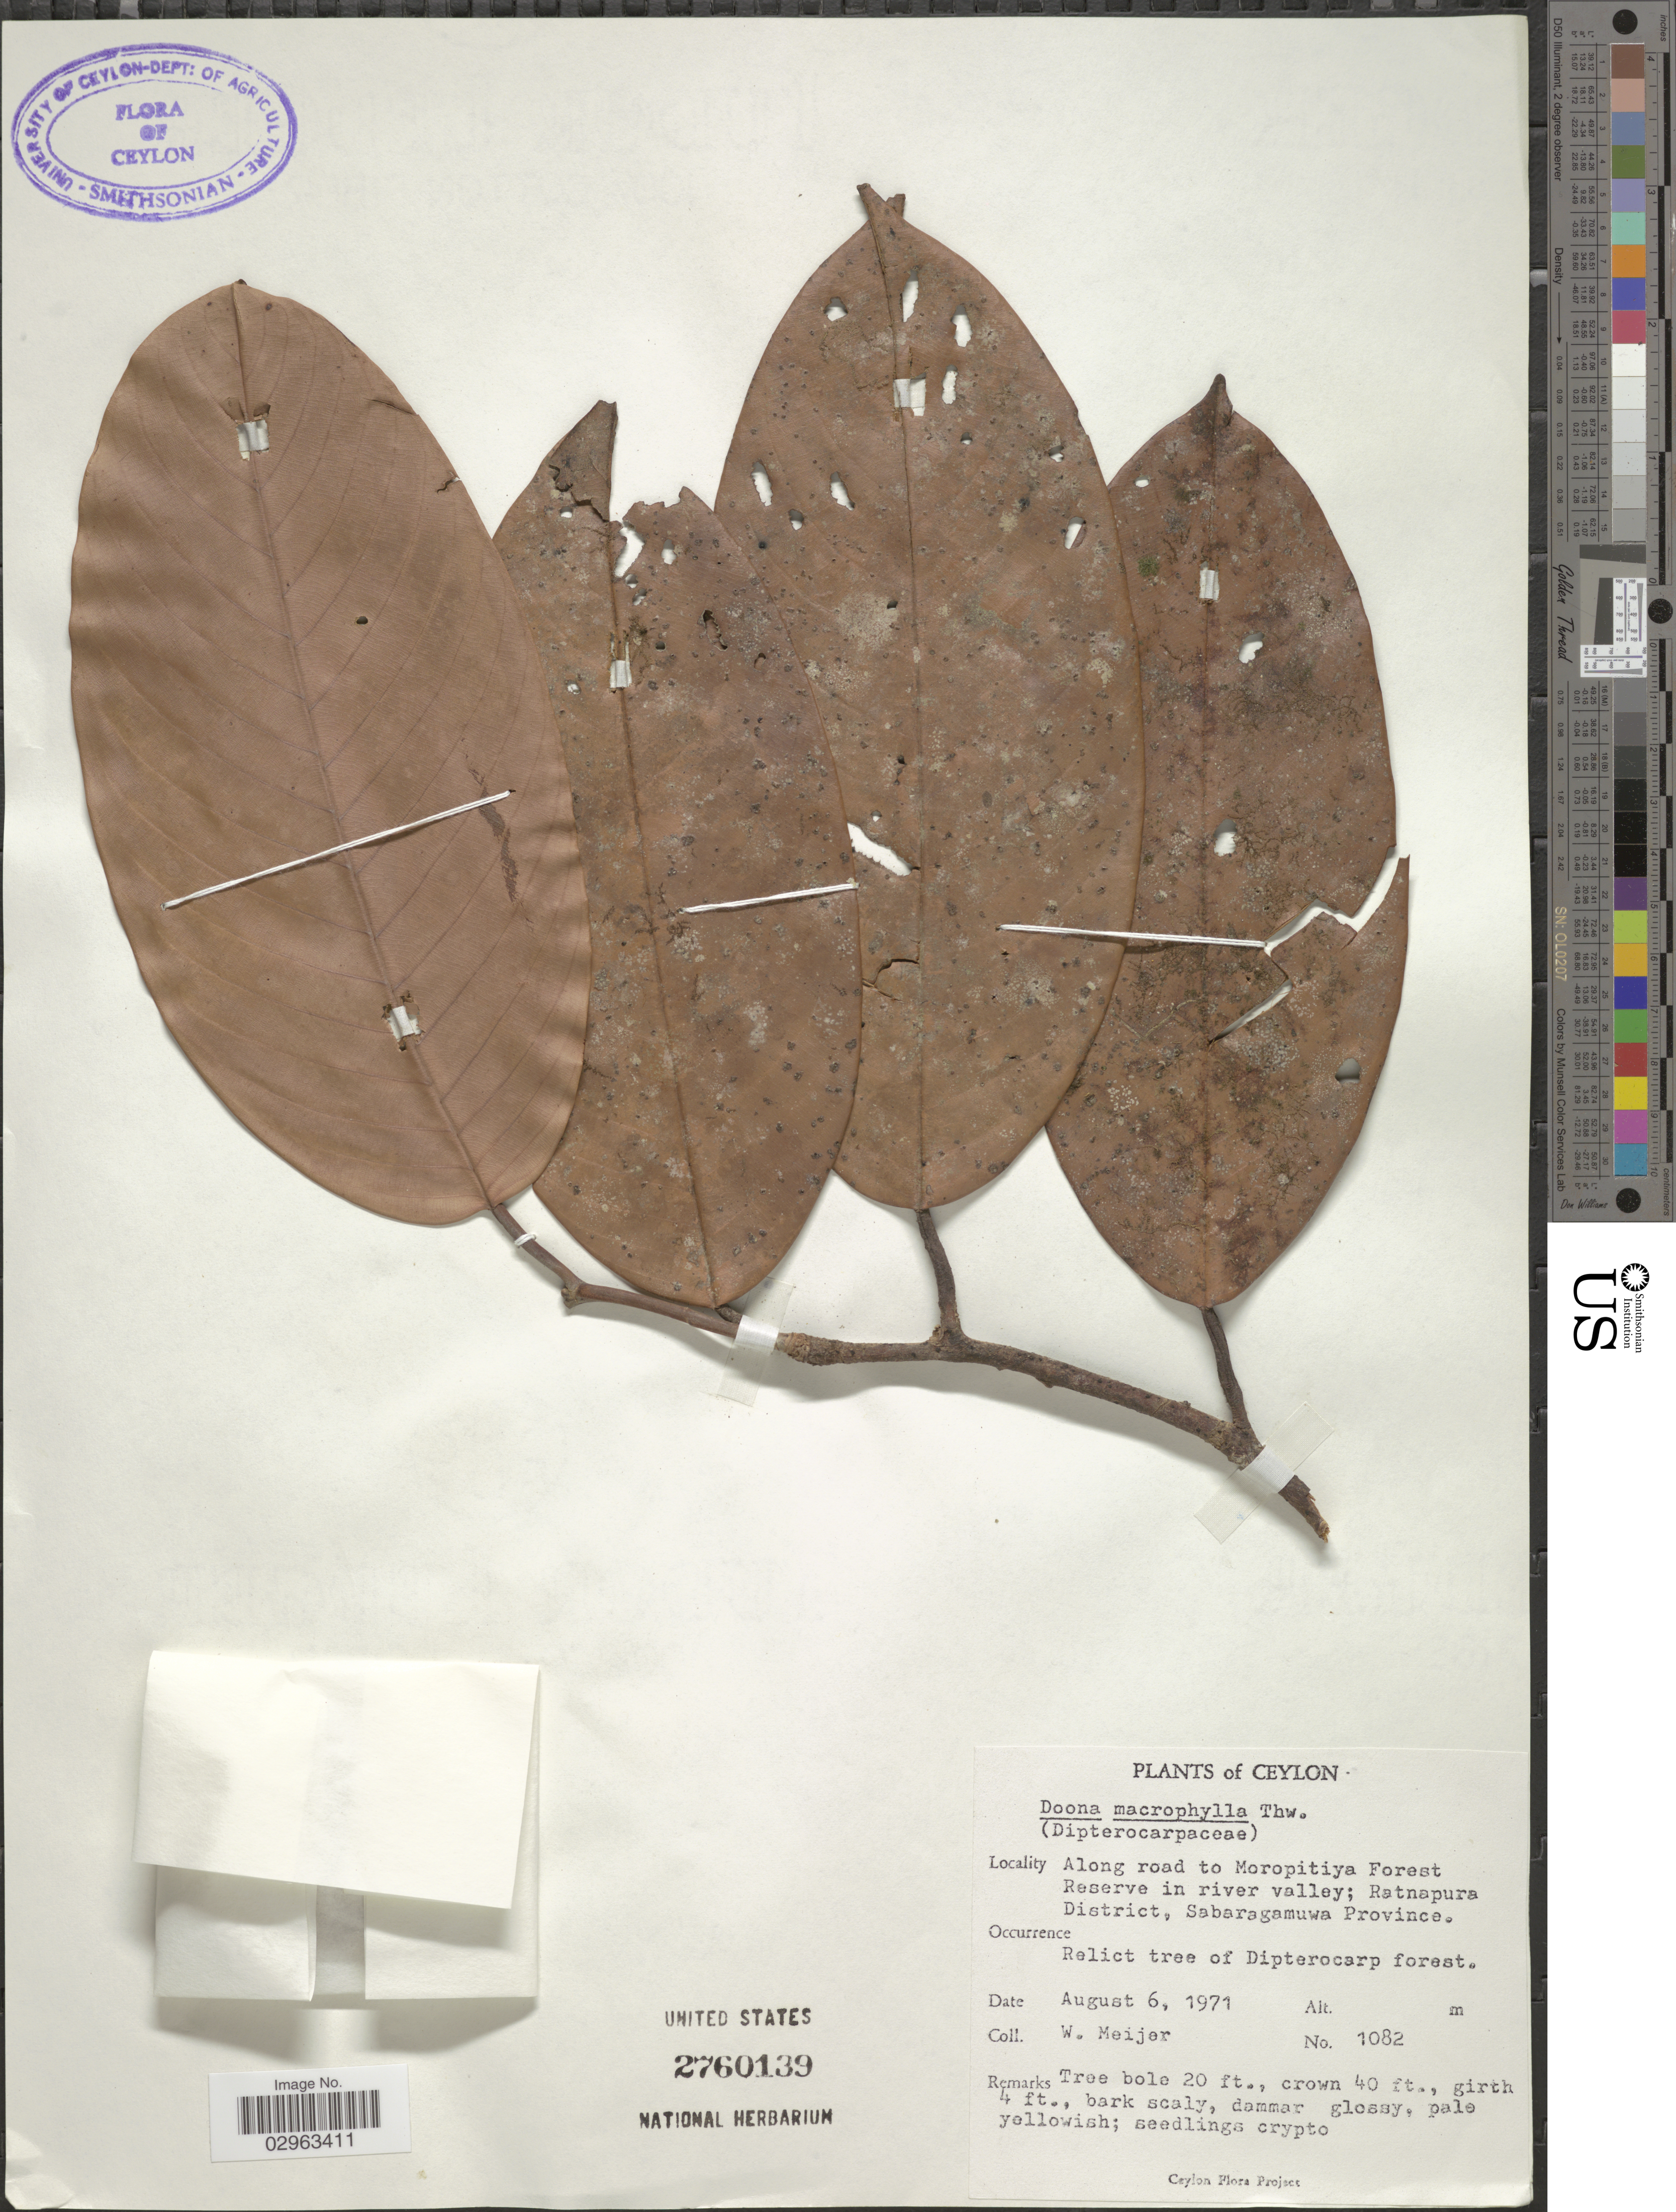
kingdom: Plantae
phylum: Tracheophyta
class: Magnoliopsida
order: Malvales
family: Dipterocarpaceae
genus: Doona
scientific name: Doona macrophylla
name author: Thwaites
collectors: W. Meijer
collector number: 1082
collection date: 1971-08-06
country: Sri Lanka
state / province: Sabaragamuwa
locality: Ceylon. Along road to Moropitiya Forest Reserve in river valley; Ratnapura District.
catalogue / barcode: US 2760139